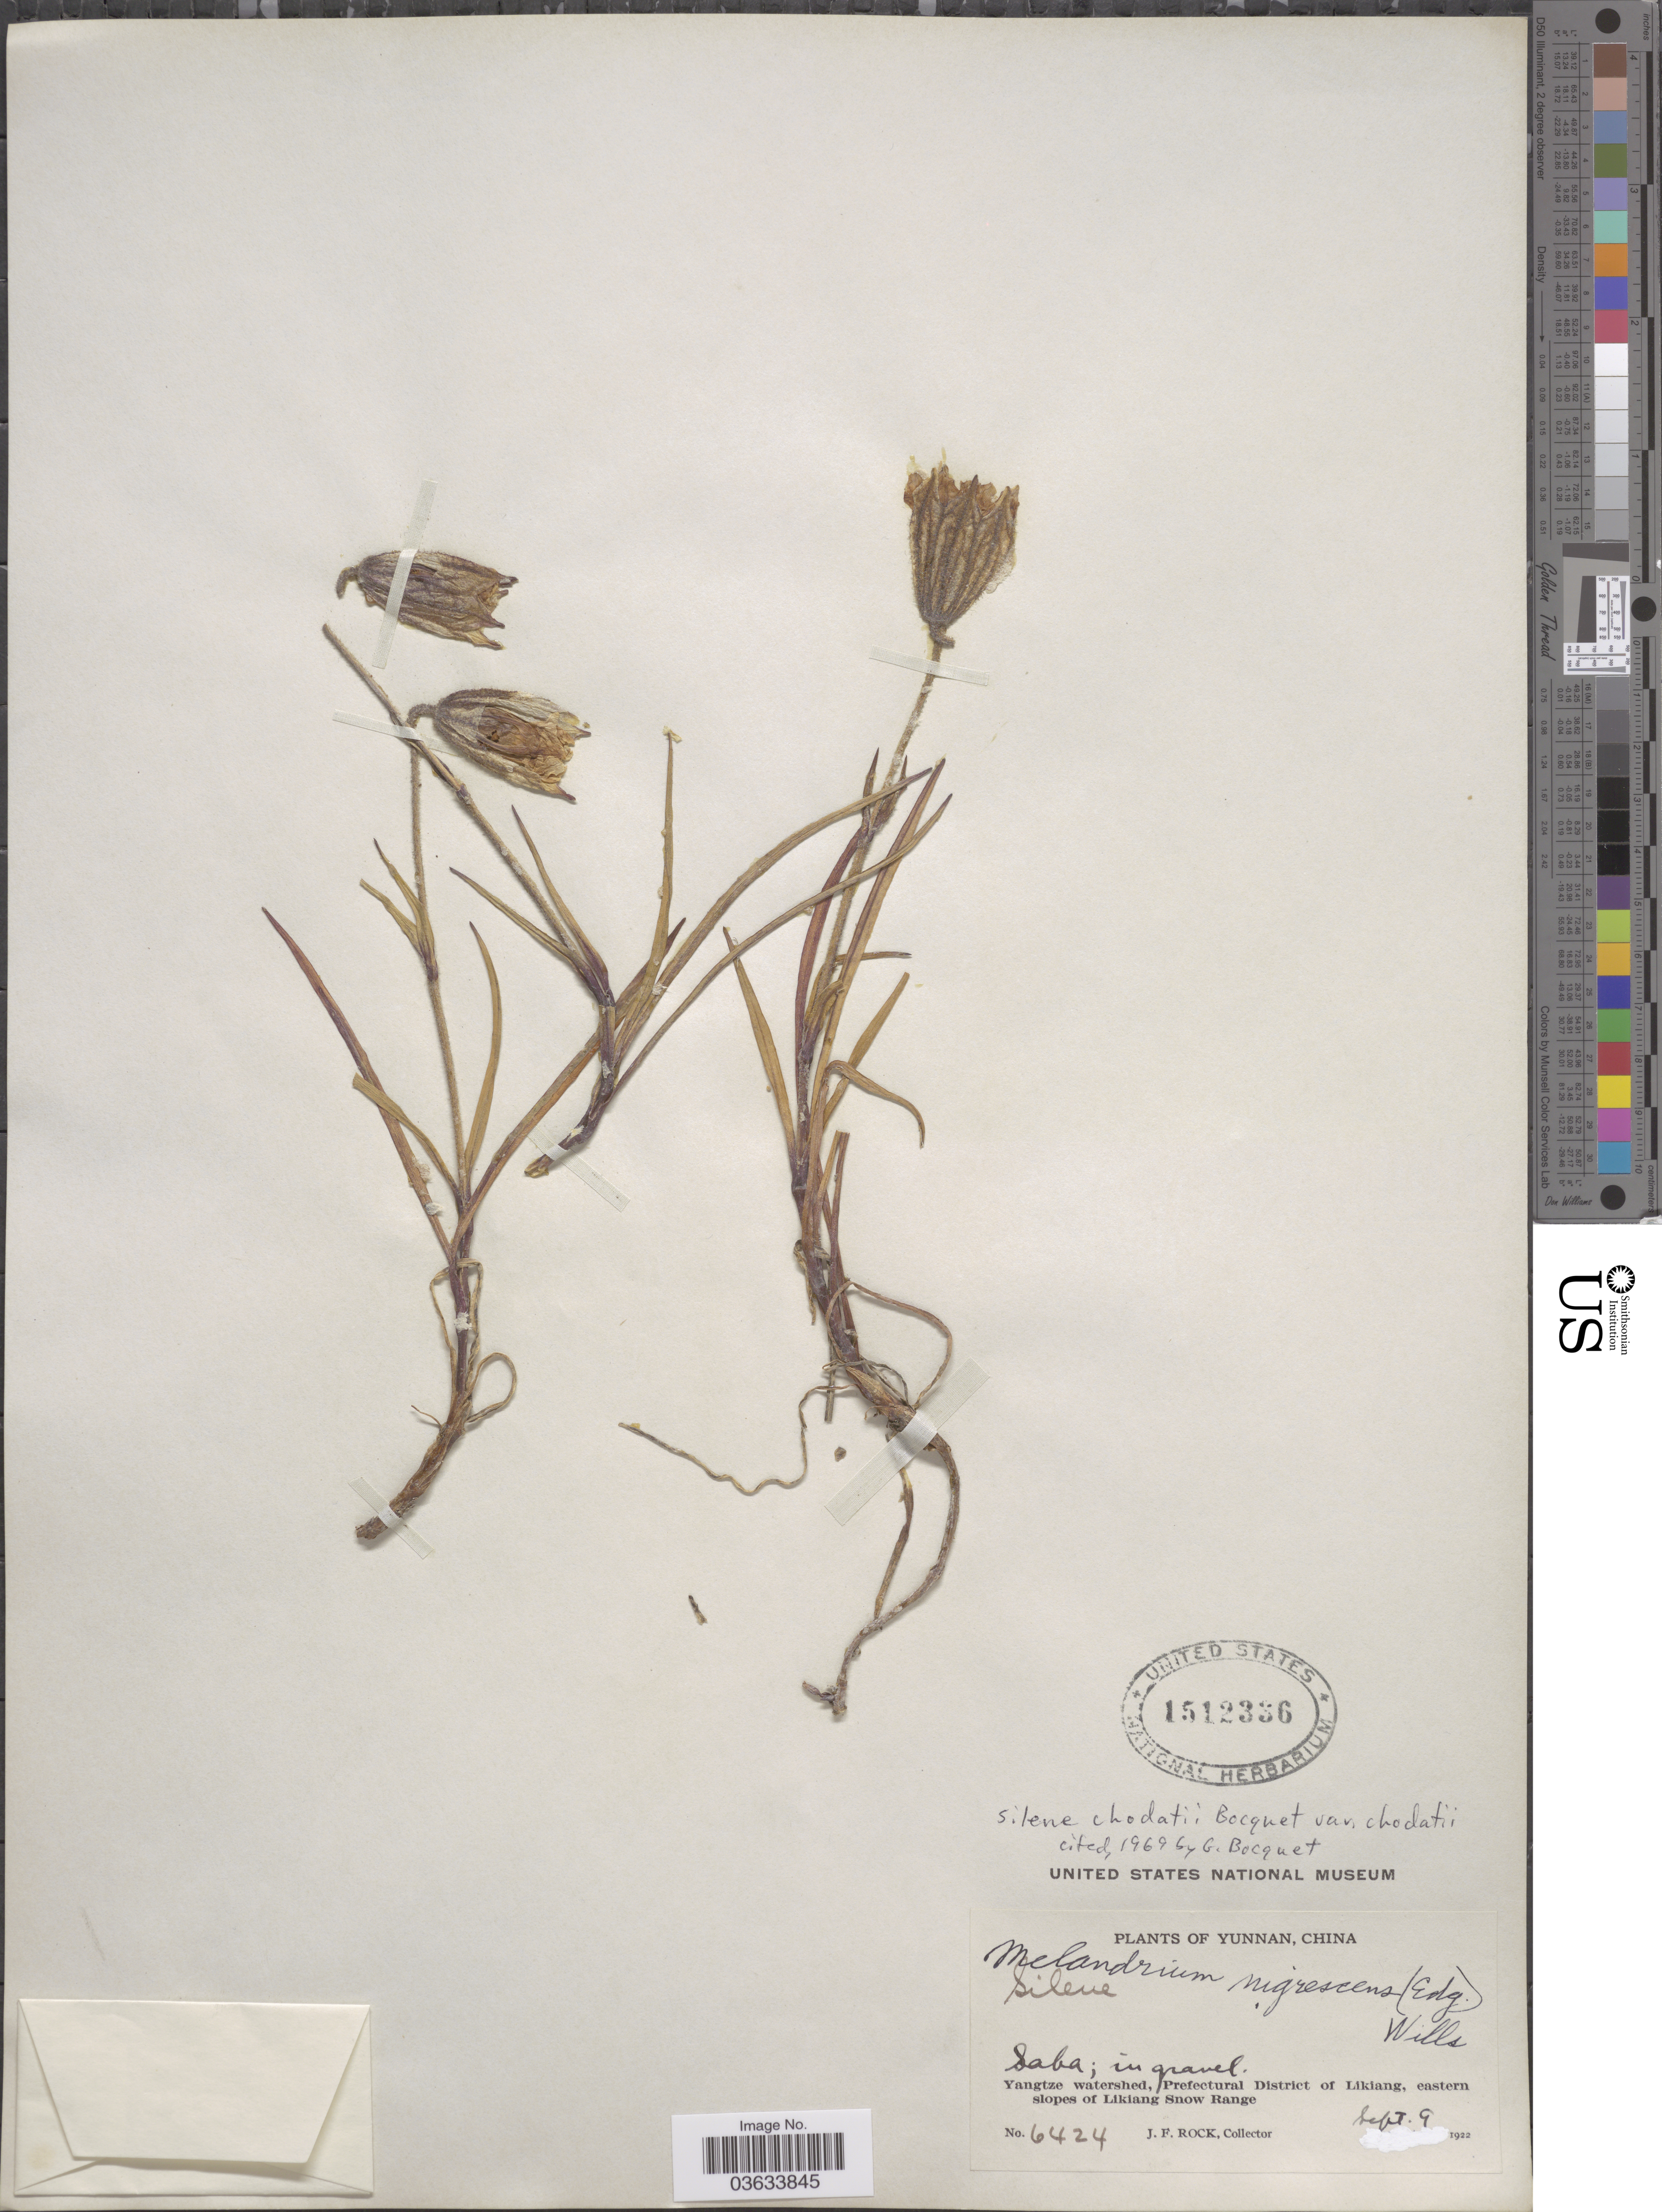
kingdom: Plantae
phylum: Tracheophyta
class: Magnoliopsida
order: Caryophyllales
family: Caryophyllaceae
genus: Silene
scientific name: Silene chodatii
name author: Bocquet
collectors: J. Rock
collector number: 6424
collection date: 1922-09-09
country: China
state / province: Yunnan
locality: Saba. Yangtze watershed, Prefectural District of Likiang, eastern slopes of Likiang Snow Range.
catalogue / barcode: US 1512336